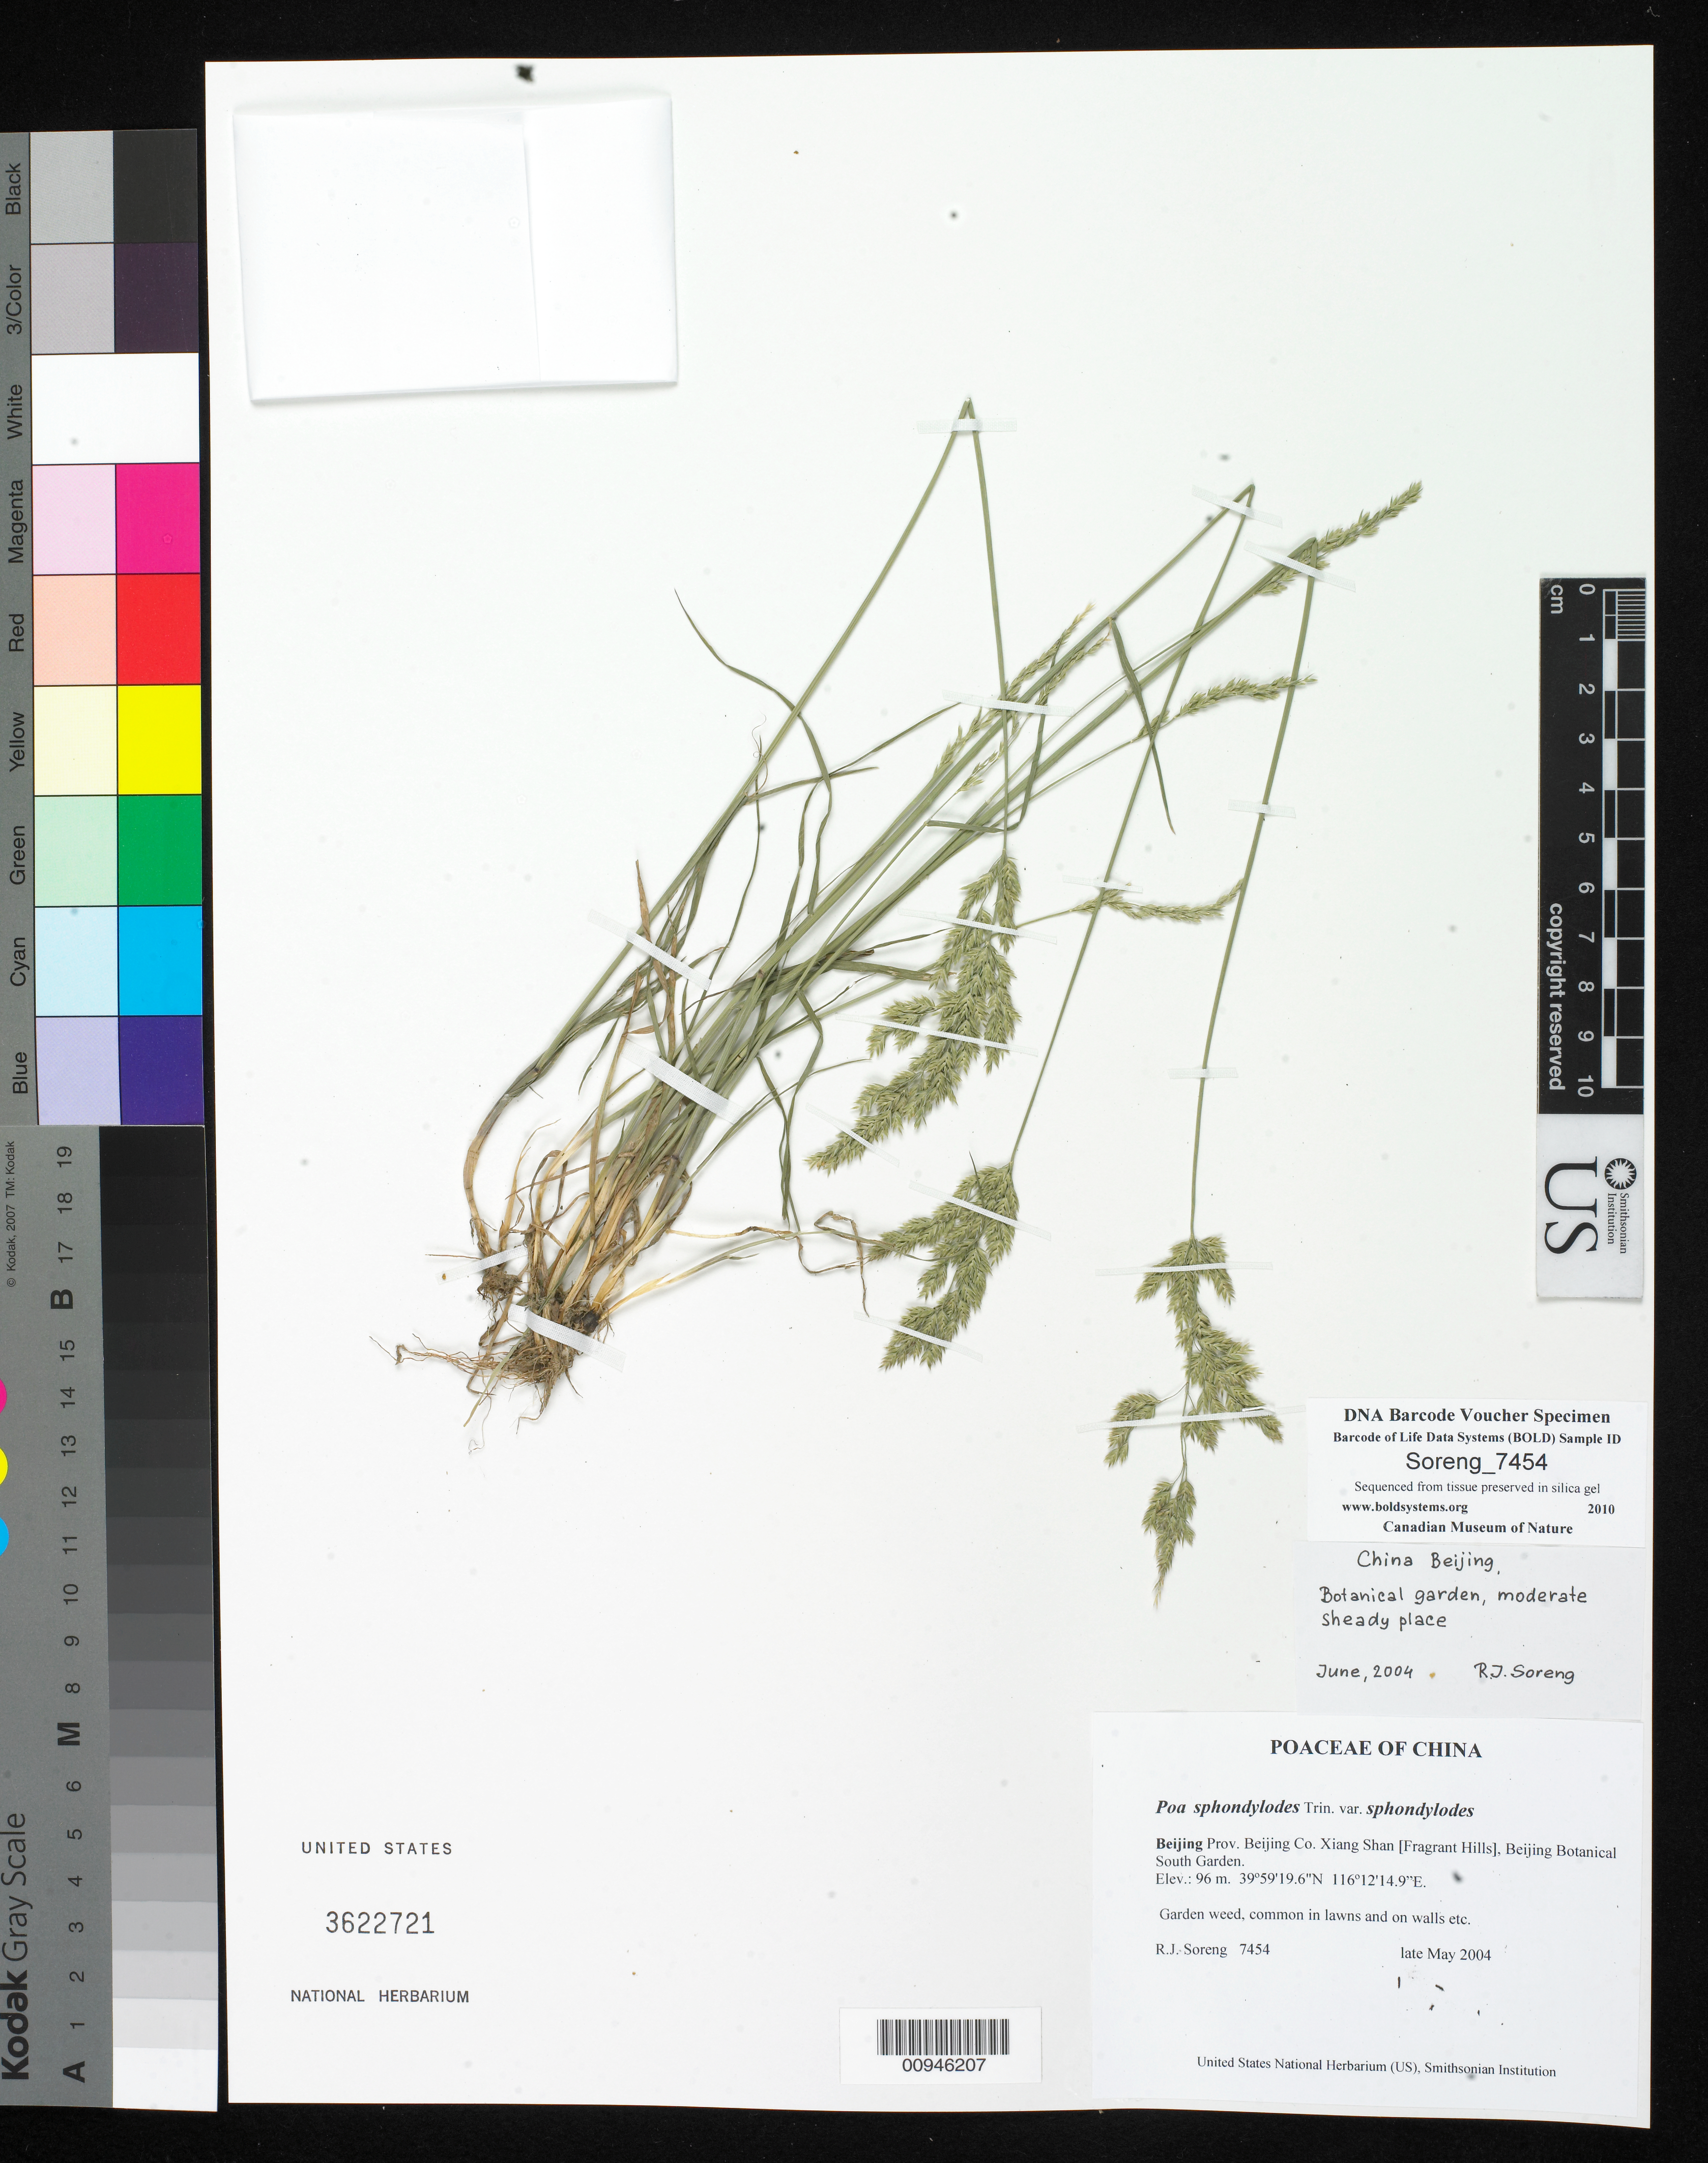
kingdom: Plantae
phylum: Tracheophyta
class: Liliopsida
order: Poales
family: Poaceae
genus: Poa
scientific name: Poa sphondylodes var. sphondylodes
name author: Trin.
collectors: R. J. Soreng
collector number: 7454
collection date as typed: late May 2004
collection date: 2004-05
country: China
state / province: Beijing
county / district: Beijing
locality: Xiang Shan [Fragrant Hills], Beijing Botanical Sth Garden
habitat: Garden weed, common in lawns and on walls etc.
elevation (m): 96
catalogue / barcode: US 3622721